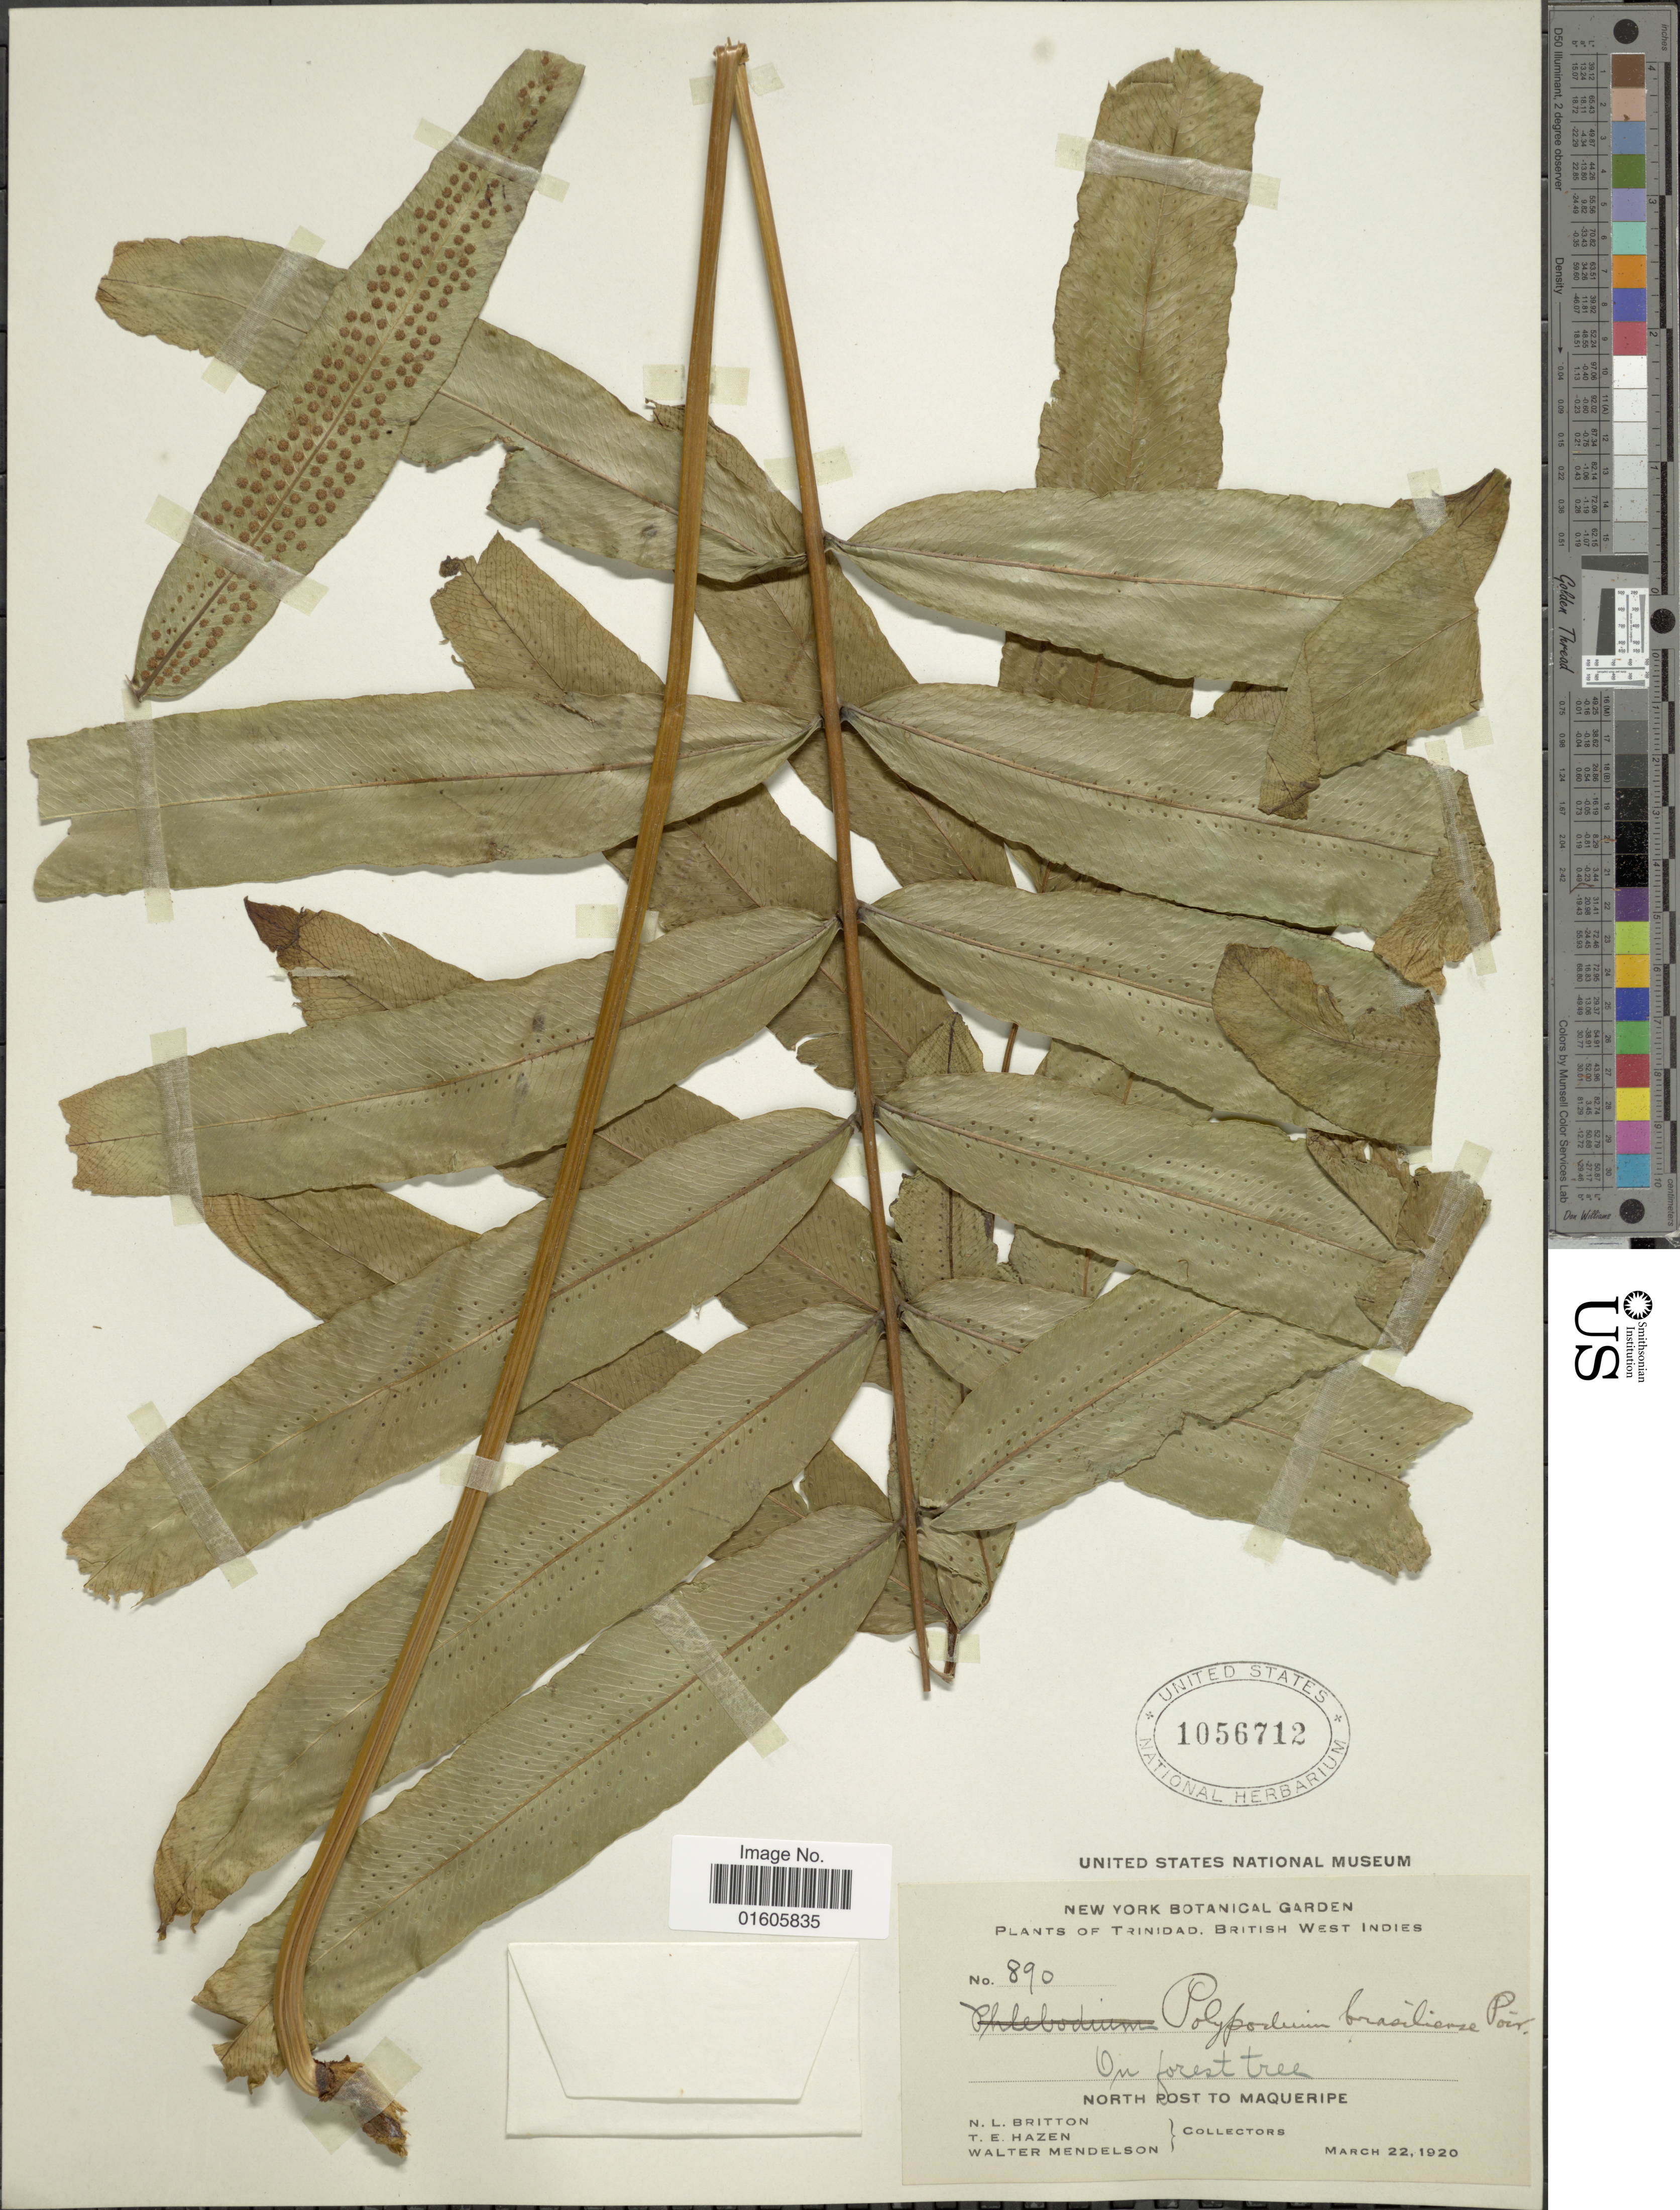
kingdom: Plantae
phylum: Tracheophyta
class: Polypodiopsida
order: Polypodiales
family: Polypodiaceae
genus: Serpocaulon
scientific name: Serpocaulon triseriale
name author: (Sw.) A.R. Sm.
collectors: N. Britton, T. E. Hazen & W. Mendelson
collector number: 890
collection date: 1920-03-22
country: Trinidad and Tobago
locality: Trinidad, British West Indies. North Post to Maqueripe.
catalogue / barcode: US 1056712